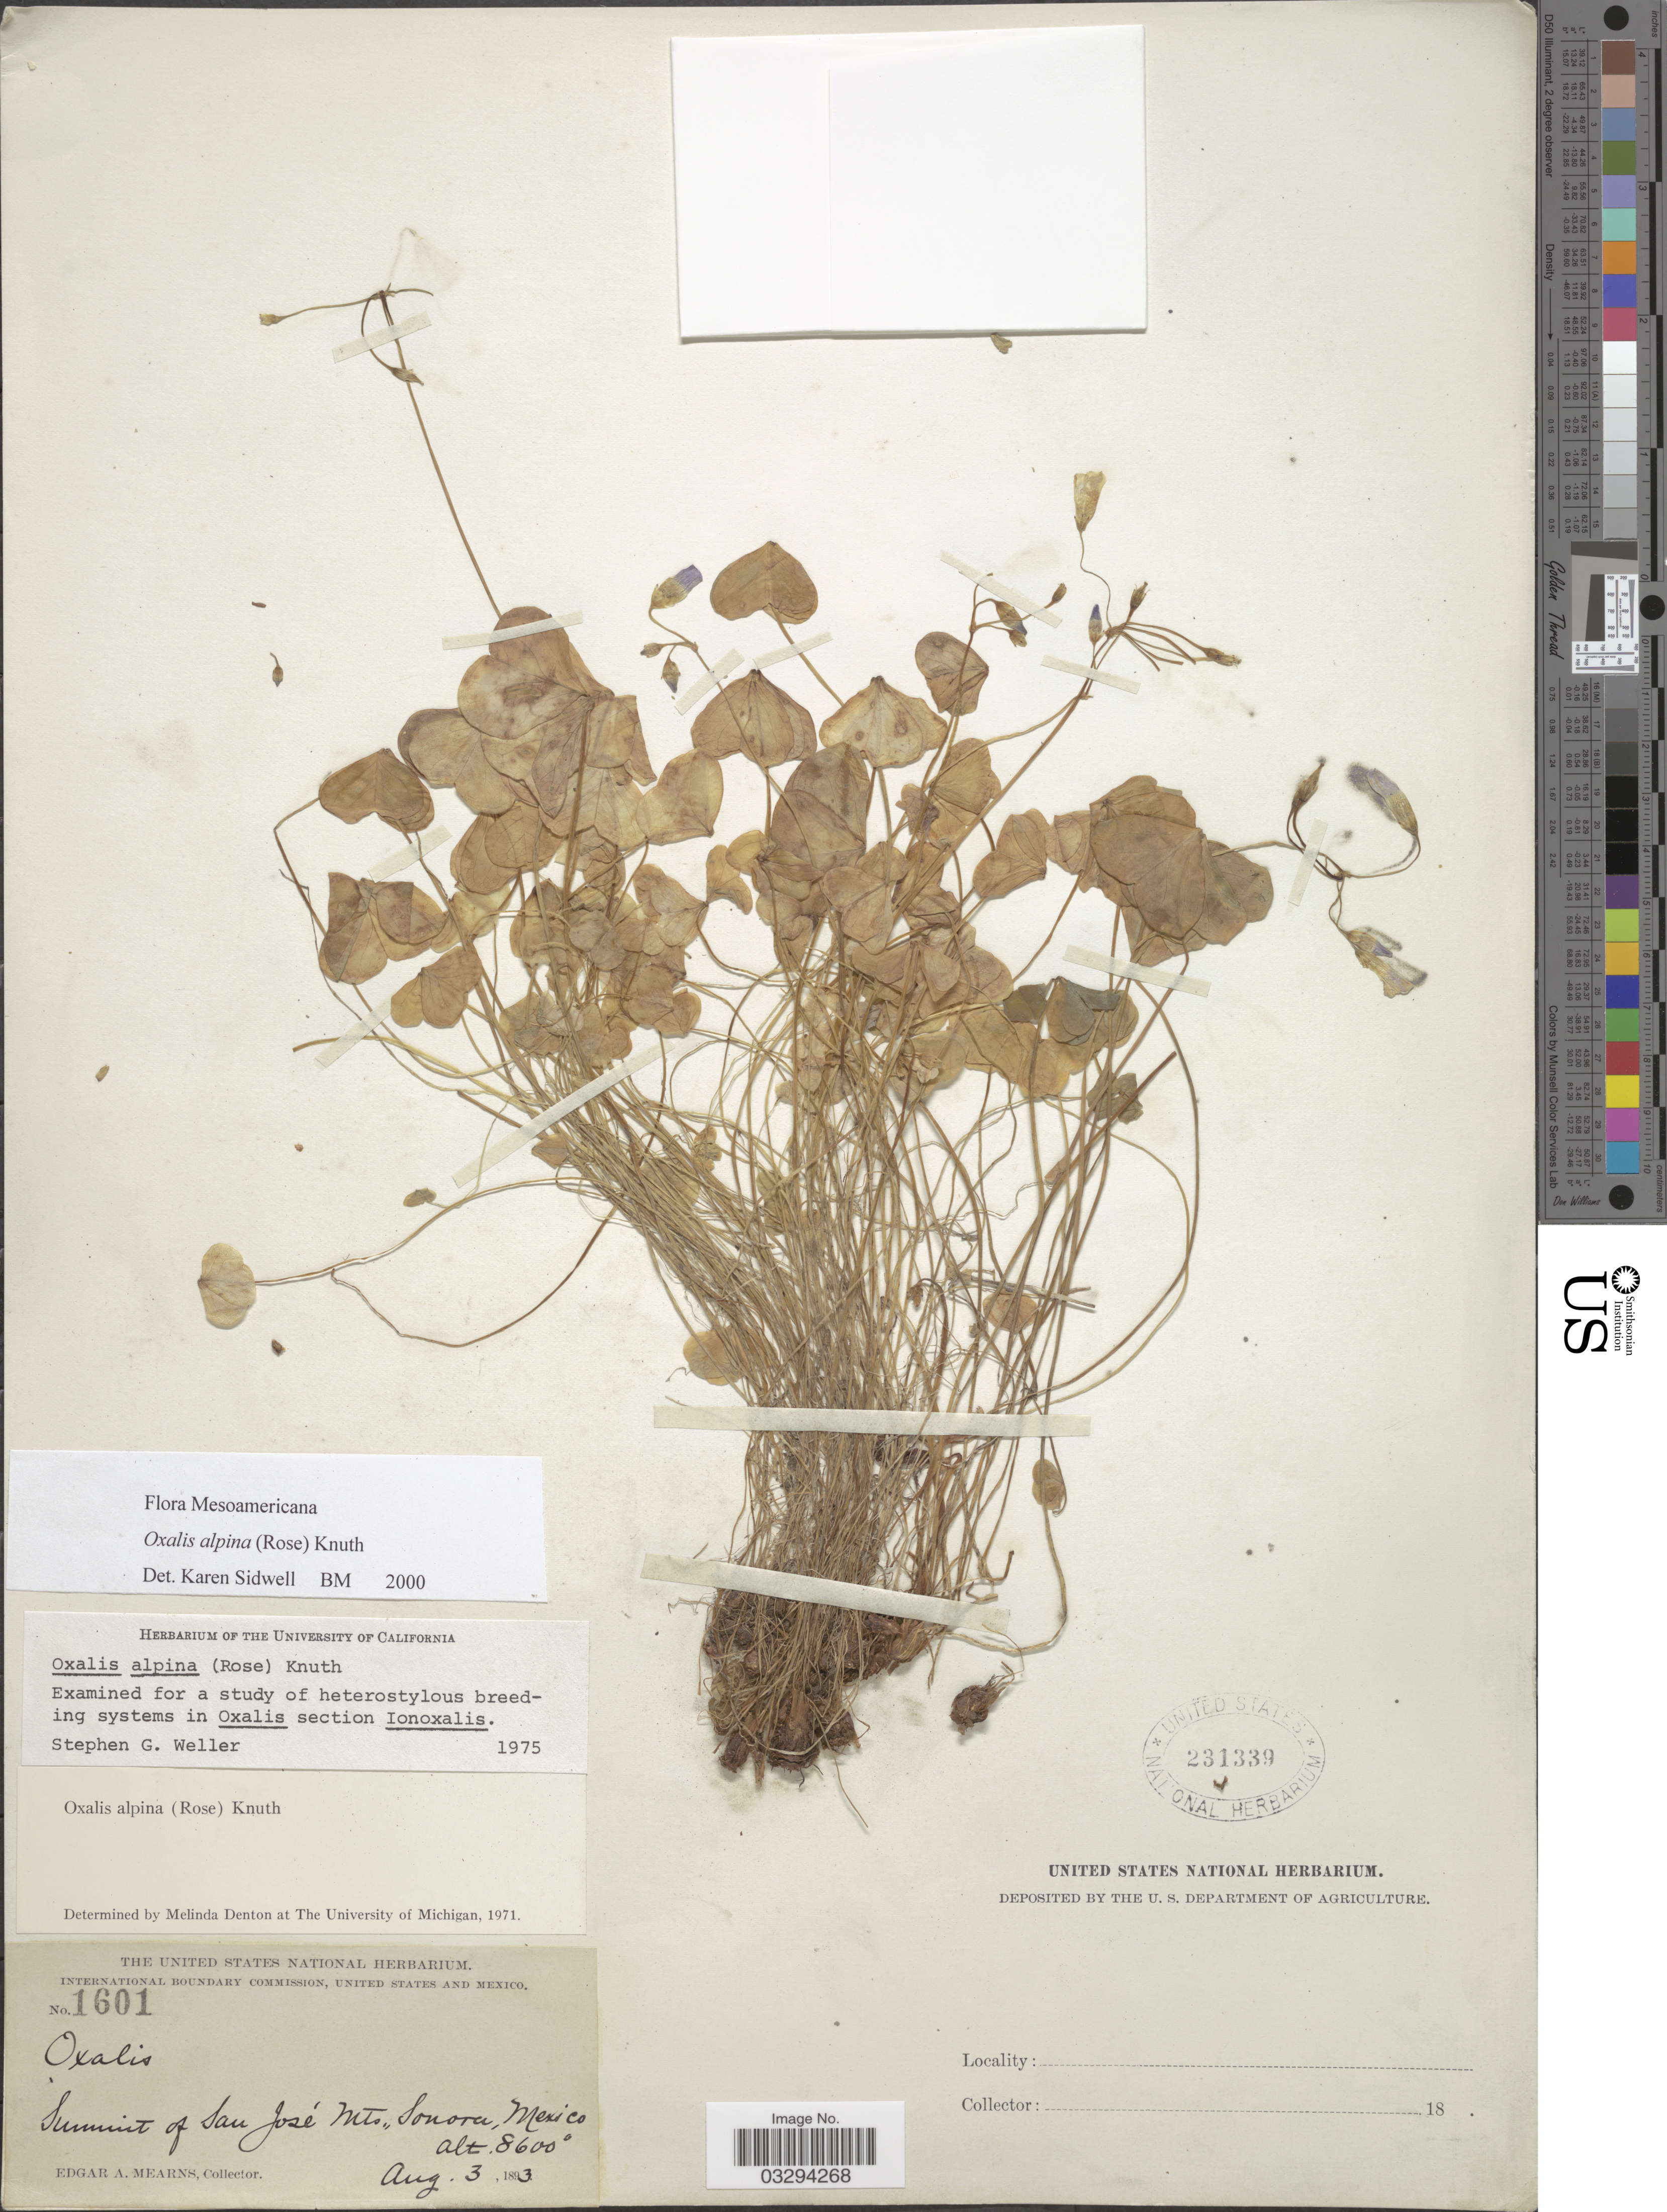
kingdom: Plantae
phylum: Tracheophyta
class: Magnoliopsida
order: Oxalidales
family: Oxalidaceae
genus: Oxalis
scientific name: Oxalis alpina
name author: (Rose) R. Knuth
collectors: E. A. Mearns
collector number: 1601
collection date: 1893-08-03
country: Mexico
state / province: Sonora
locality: Summit of San José Mts.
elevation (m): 2621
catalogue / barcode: US 231339